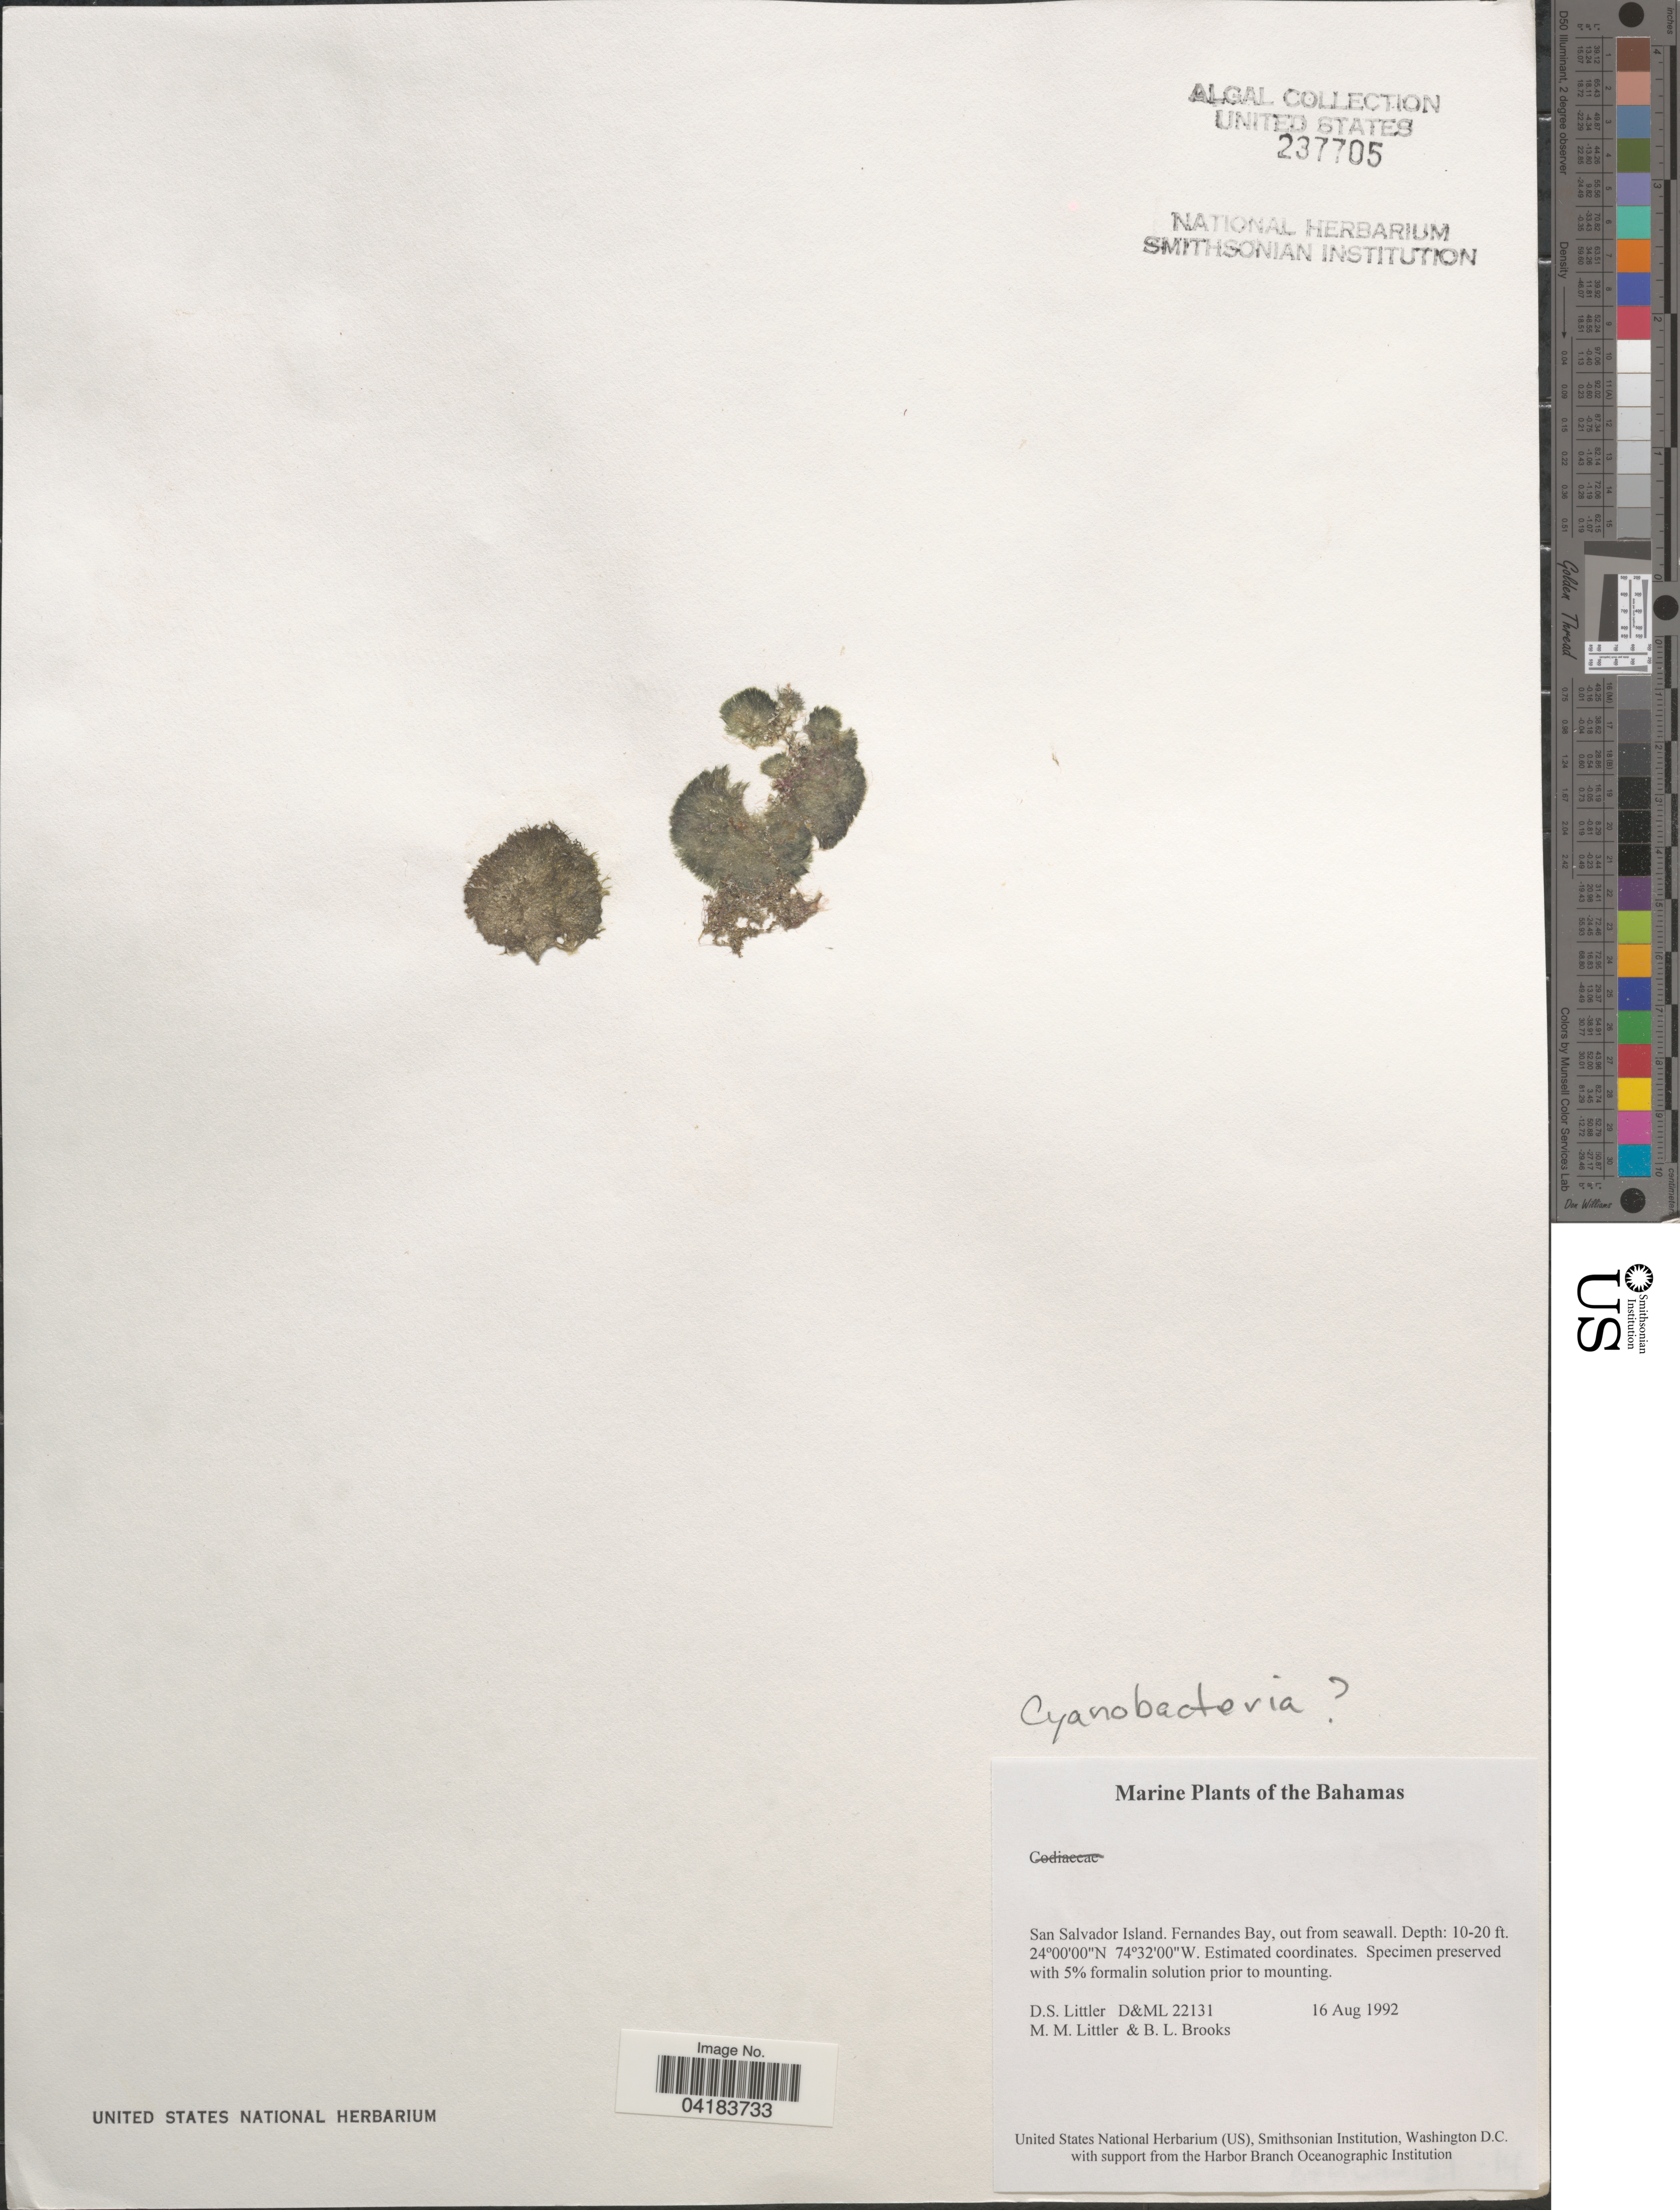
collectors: D. S. Littler & B. Brooks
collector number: D&ML22131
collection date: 1992-08-16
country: Bahamas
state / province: San Salvador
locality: Fernandes Bay, out from seawall.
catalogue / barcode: US 237705